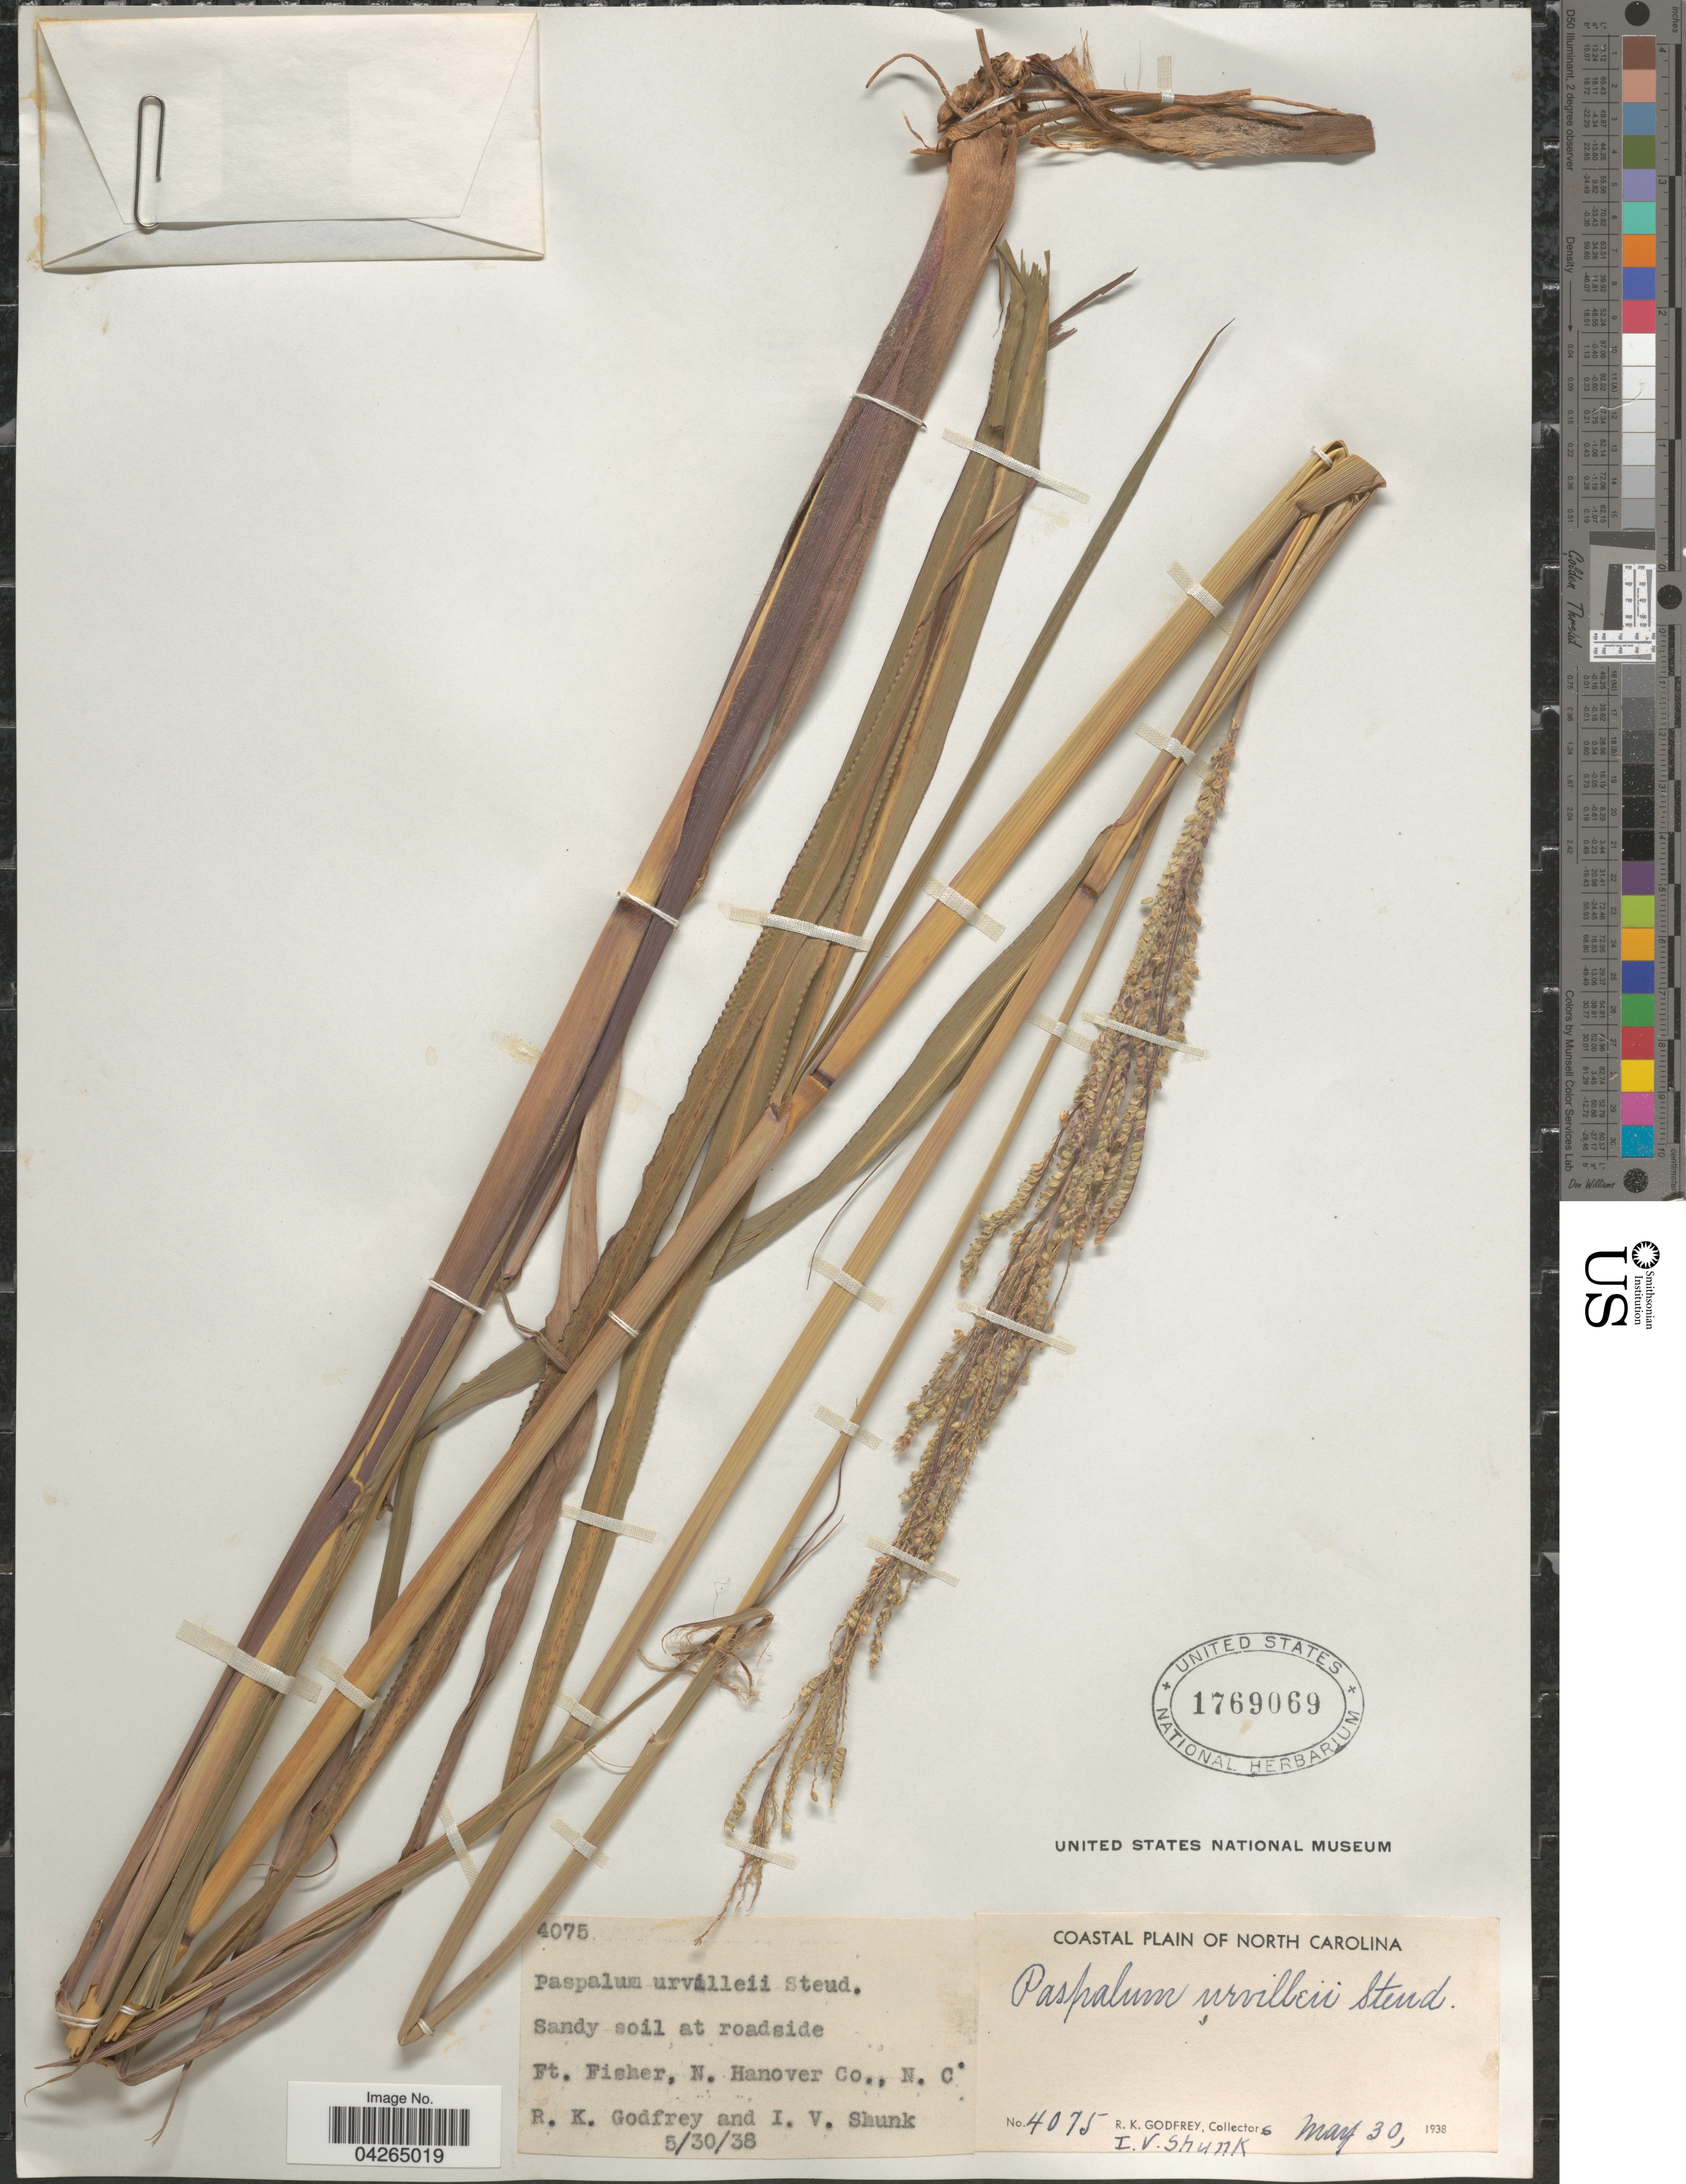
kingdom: Plantae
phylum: Tracheophyta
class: Liliopsida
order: Poales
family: Poaceae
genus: Paspalum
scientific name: Paspalum urvillei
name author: Steud.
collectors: R. K. Godfrey & I. Shunk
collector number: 4075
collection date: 1938-05-30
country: United States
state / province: North Carolina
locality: Coastal Plain of North Carolina. Ft. Fisher, N. Hanover Co.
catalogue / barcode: US 1769069